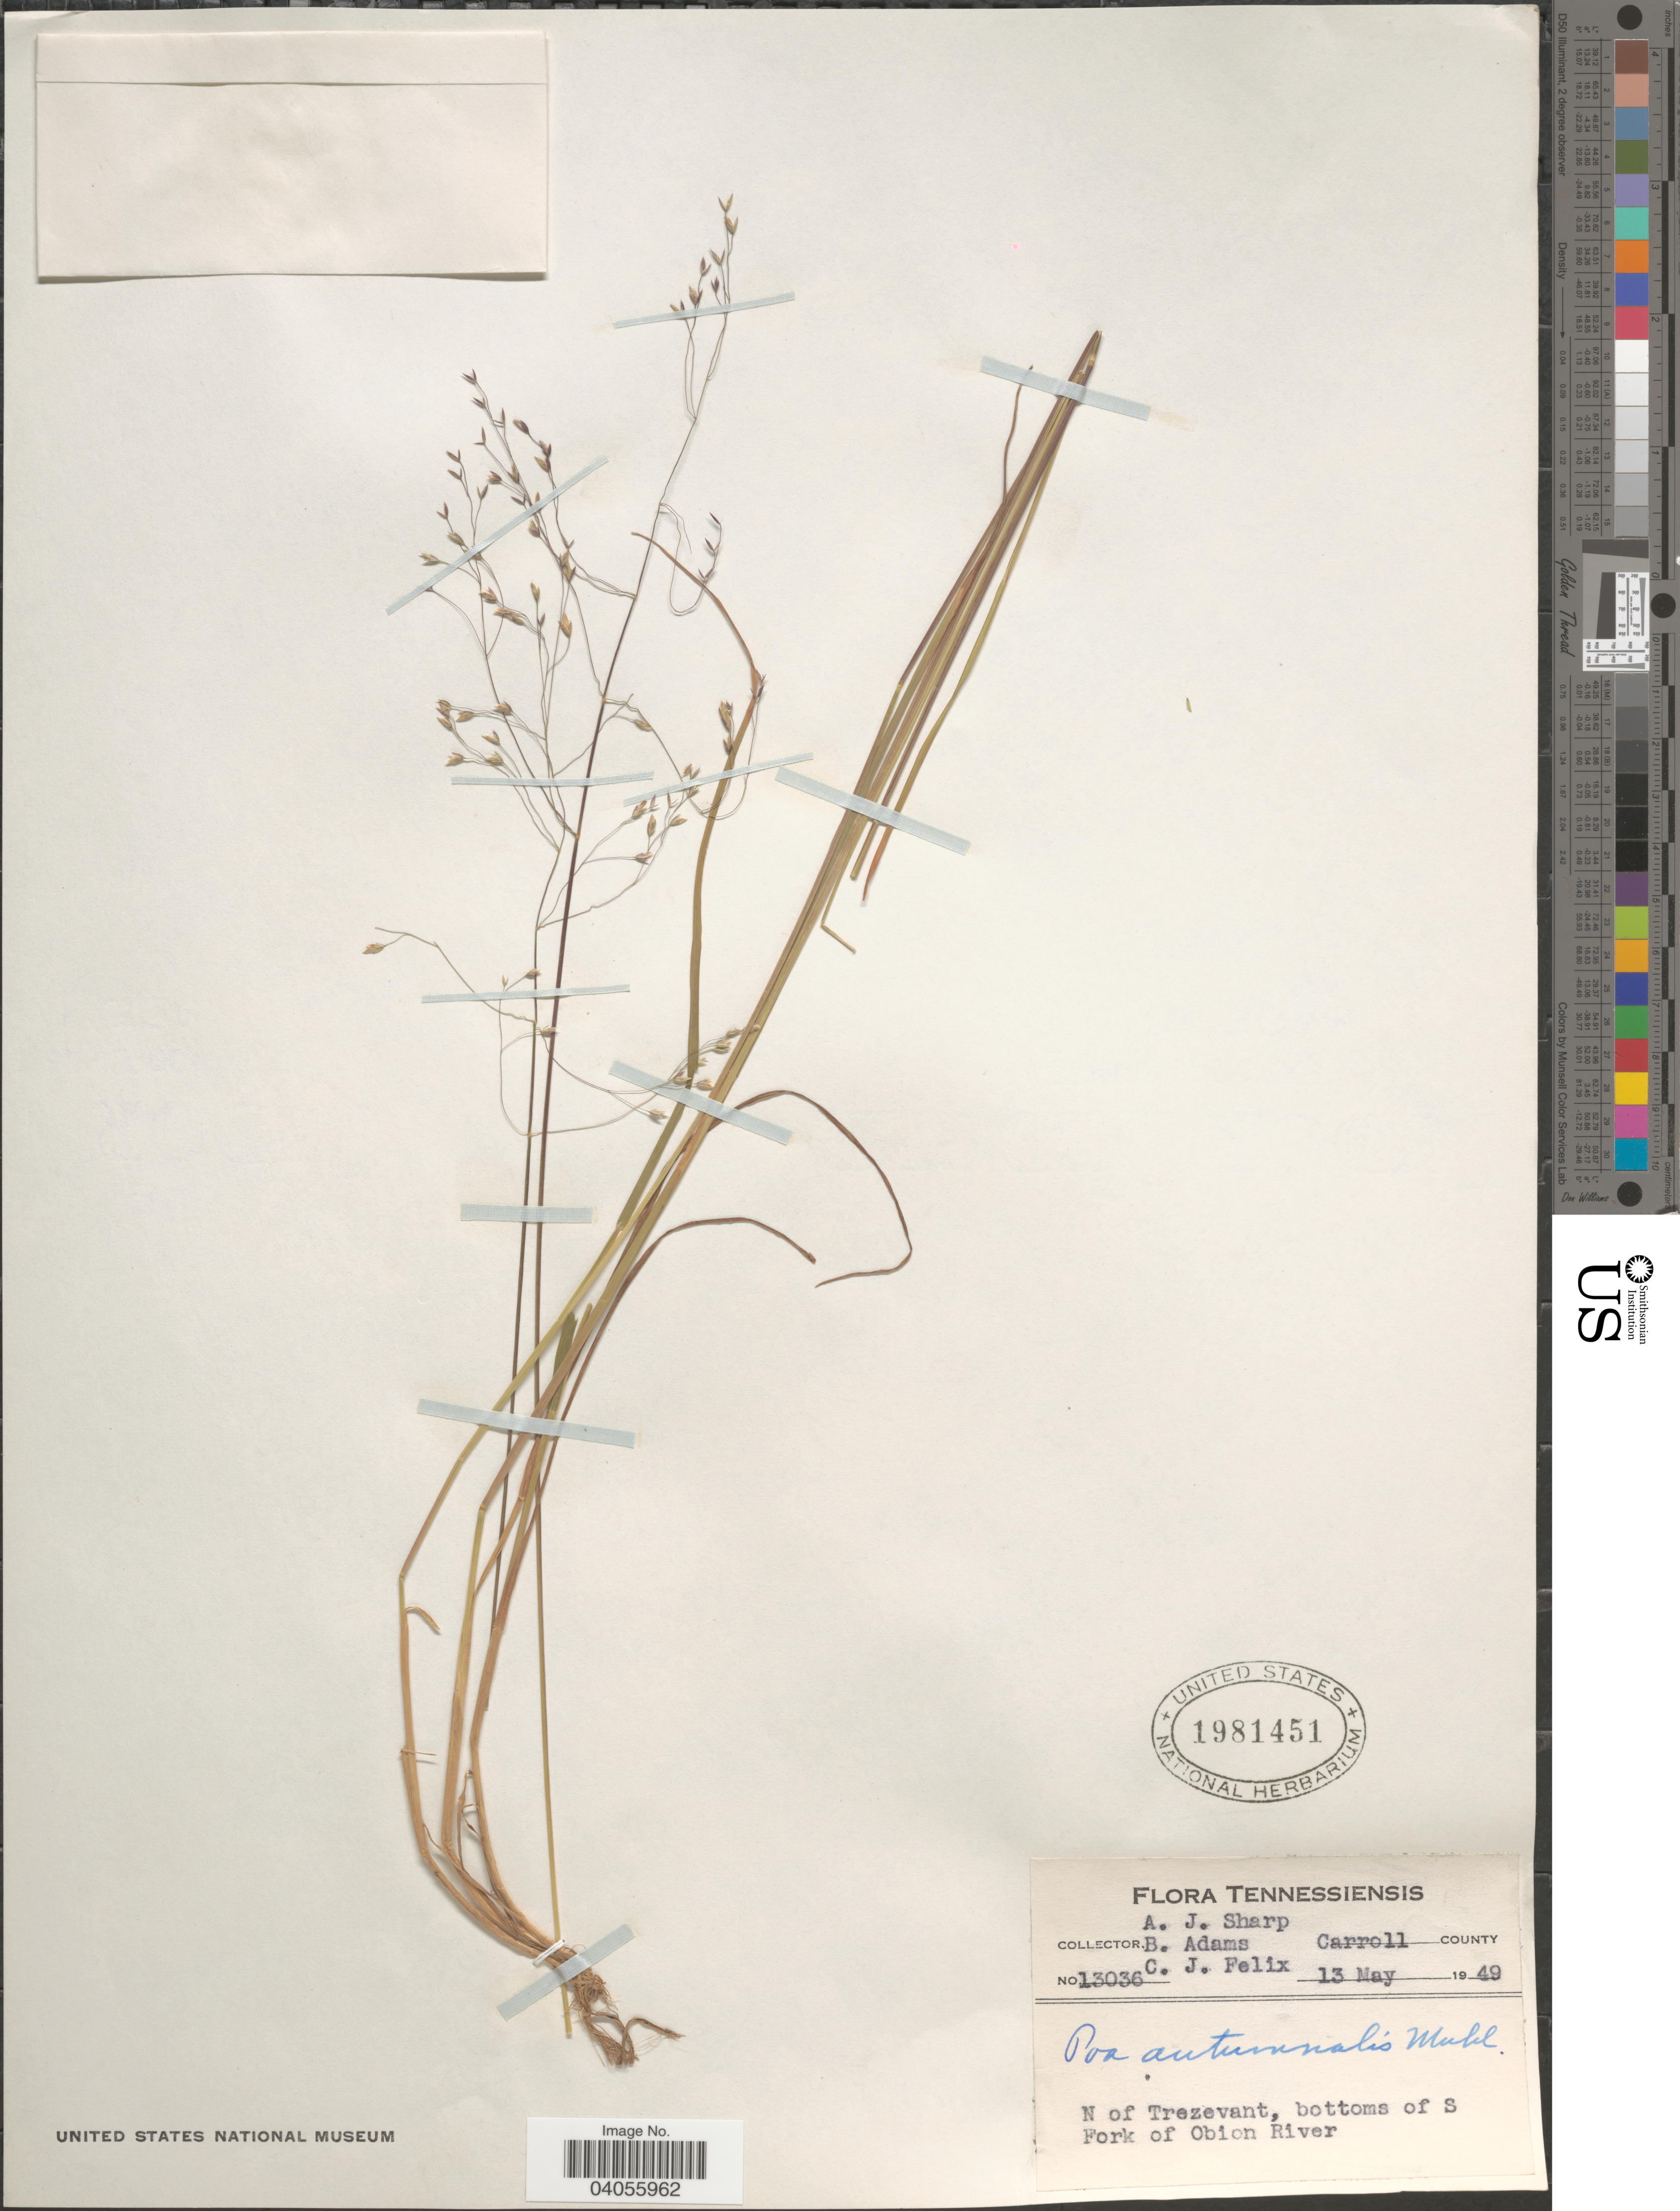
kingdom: Plantae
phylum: Tracheophyta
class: Liliopsida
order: Poales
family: Poaceae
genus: Poa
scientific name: Poa autumnalis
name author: Muhl. ex Elliott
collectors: A. J. Sharp, B. Adams & C. Felix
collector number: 13036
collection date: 1949-05-13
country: United States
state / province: Tennessee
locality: Tennessiensis. Carroll county. N of Trezevant, bottoms of S Fork of Obion River.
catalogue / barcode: US 1981451